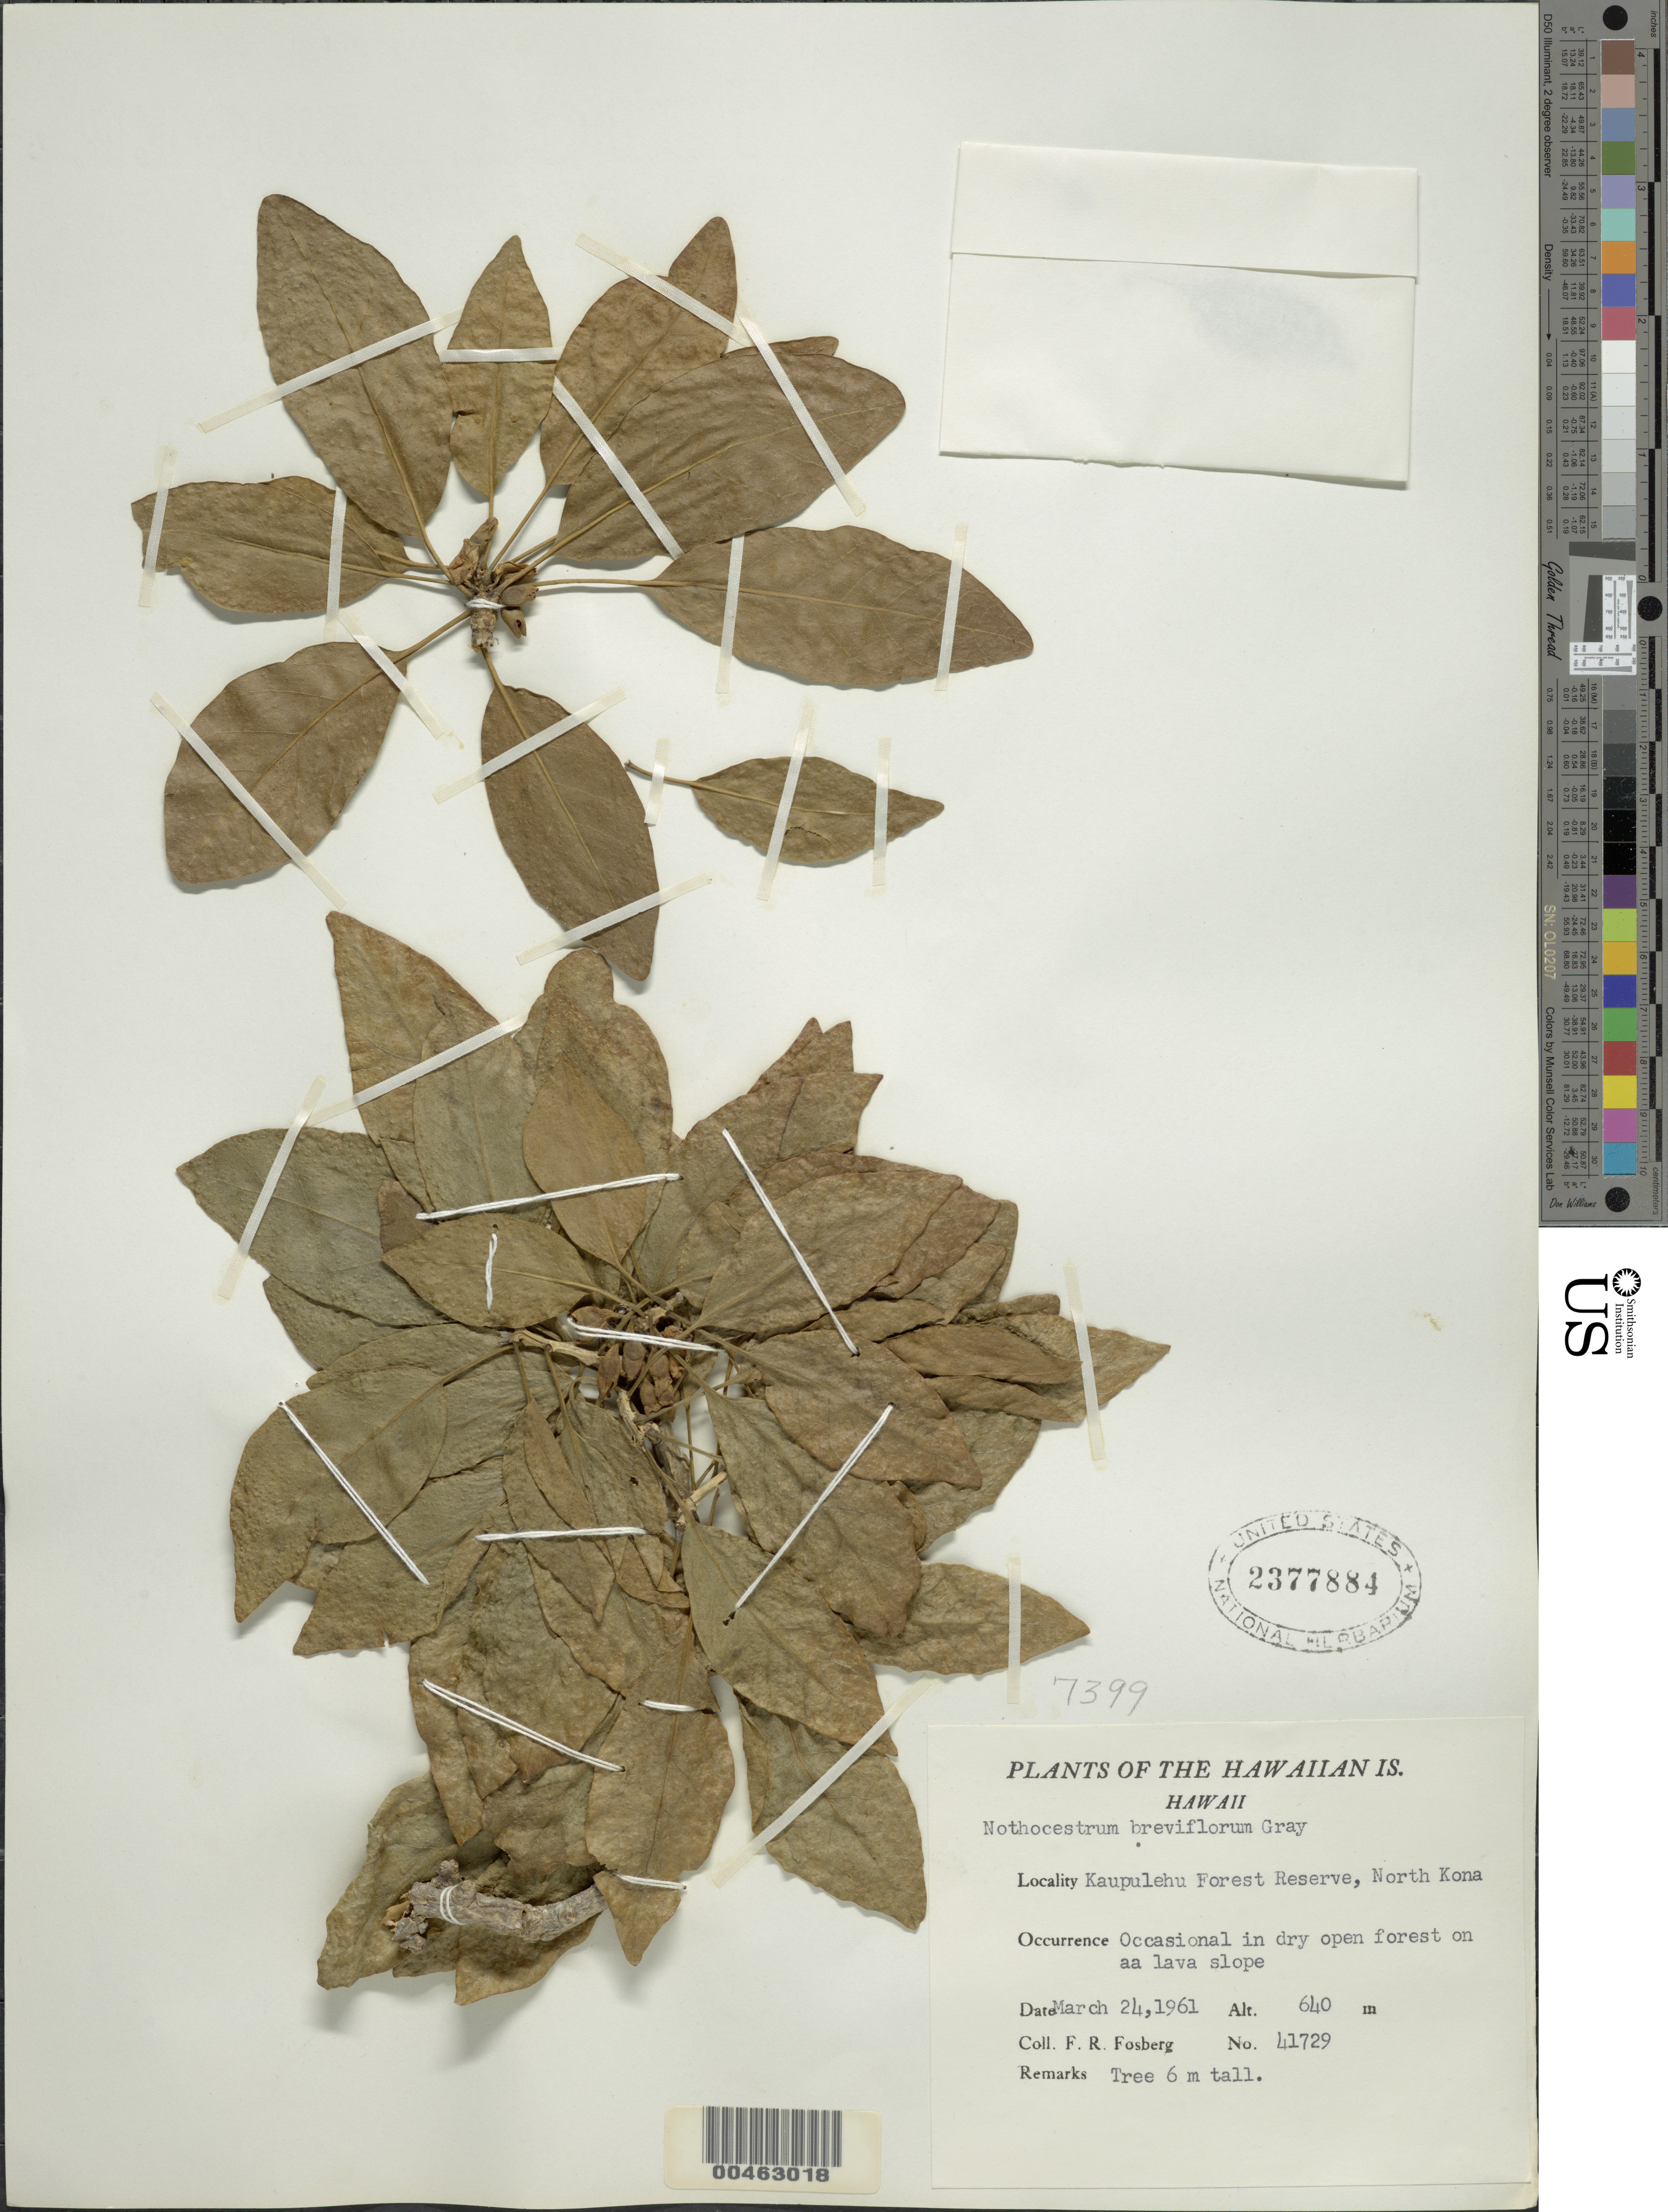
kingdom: Plantae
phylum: Tracheophyta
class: Magnoliopsida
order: Solanales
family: Solanaceae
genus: Nothocestrum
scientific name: Nothocestrum breviflorum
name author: A. Gray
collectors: F. R. Fosberg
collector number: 41729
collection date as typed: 24 Mar 1961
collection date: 1961-03-24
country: United States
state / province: Hawaii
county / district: Hawaii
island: Hawaii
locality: Kaupulehu Forest Reserve, N Kona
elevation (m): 640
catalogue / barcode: US 2377884